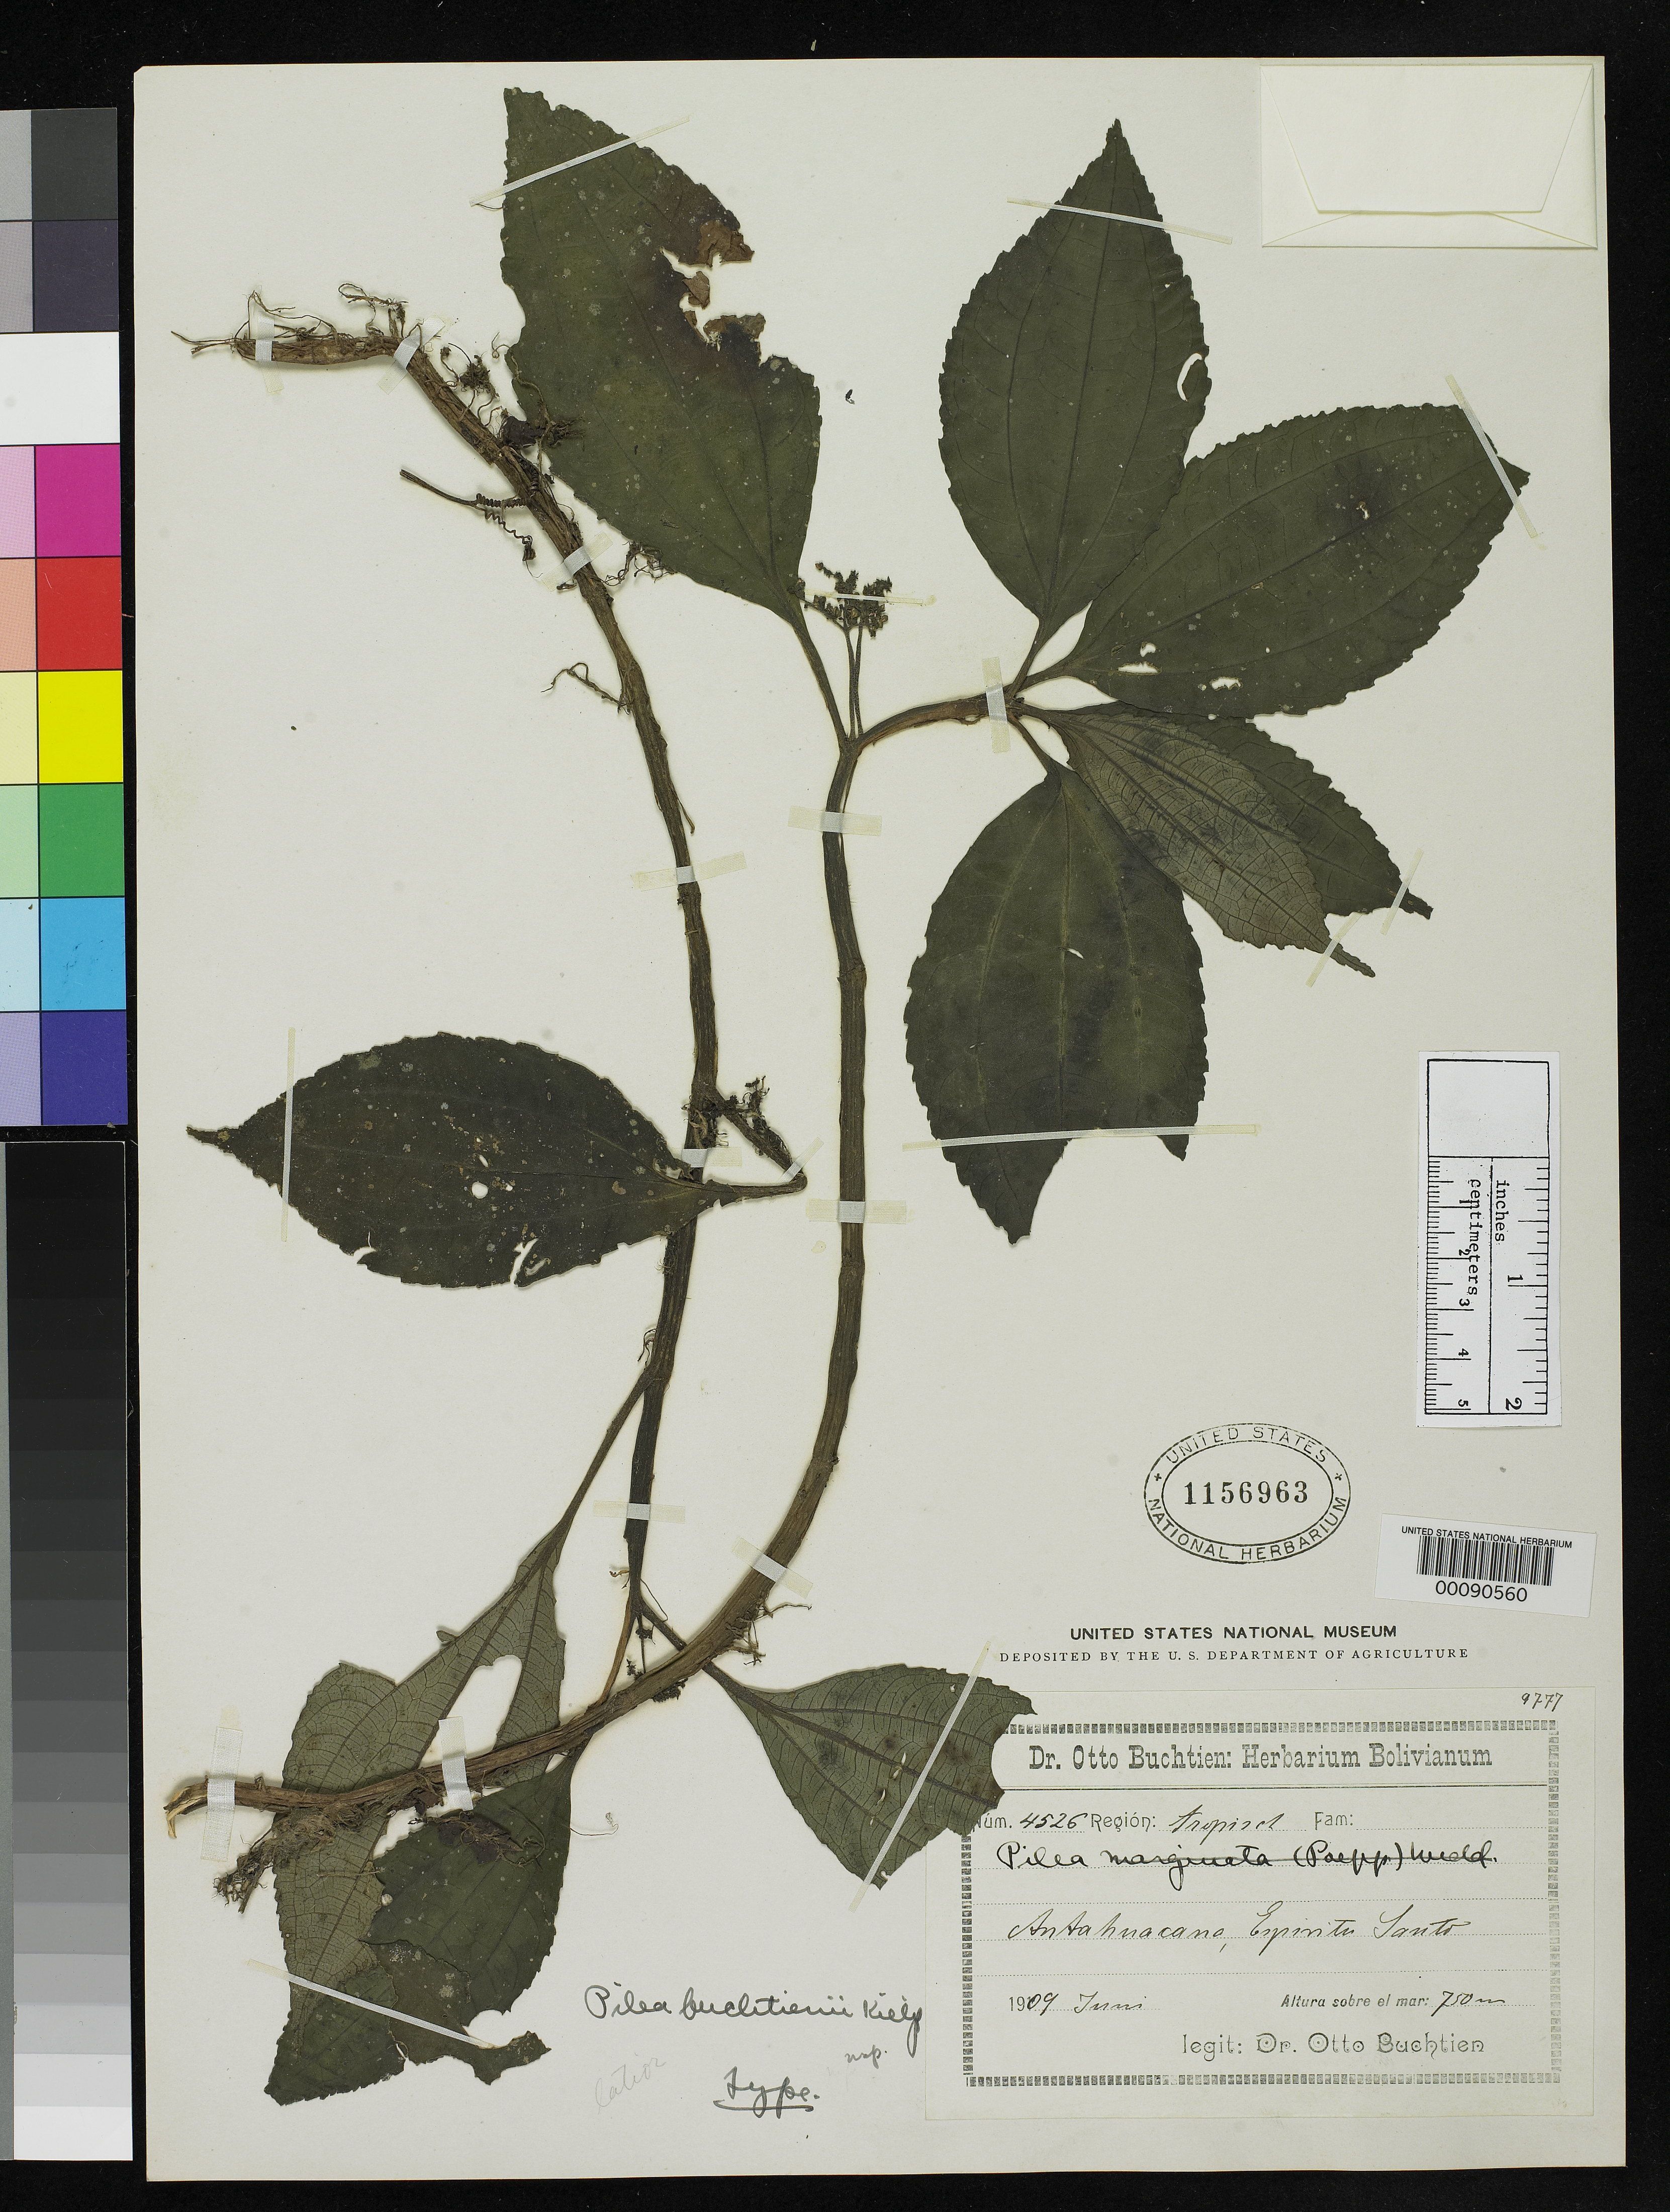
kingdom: Plantae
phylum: Tracheophyta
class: Magnoliopsida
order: Rosales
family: Urticaceae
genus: Pilea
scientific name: Pilea buchtienii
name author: Killip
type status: Holotype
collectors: O. Buchtien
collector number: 4526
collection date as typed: Jun 1909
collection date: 1909-06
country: Bolivia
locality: Antahuacana, Espirito Santo.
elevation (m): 750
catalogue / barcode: US 1156963